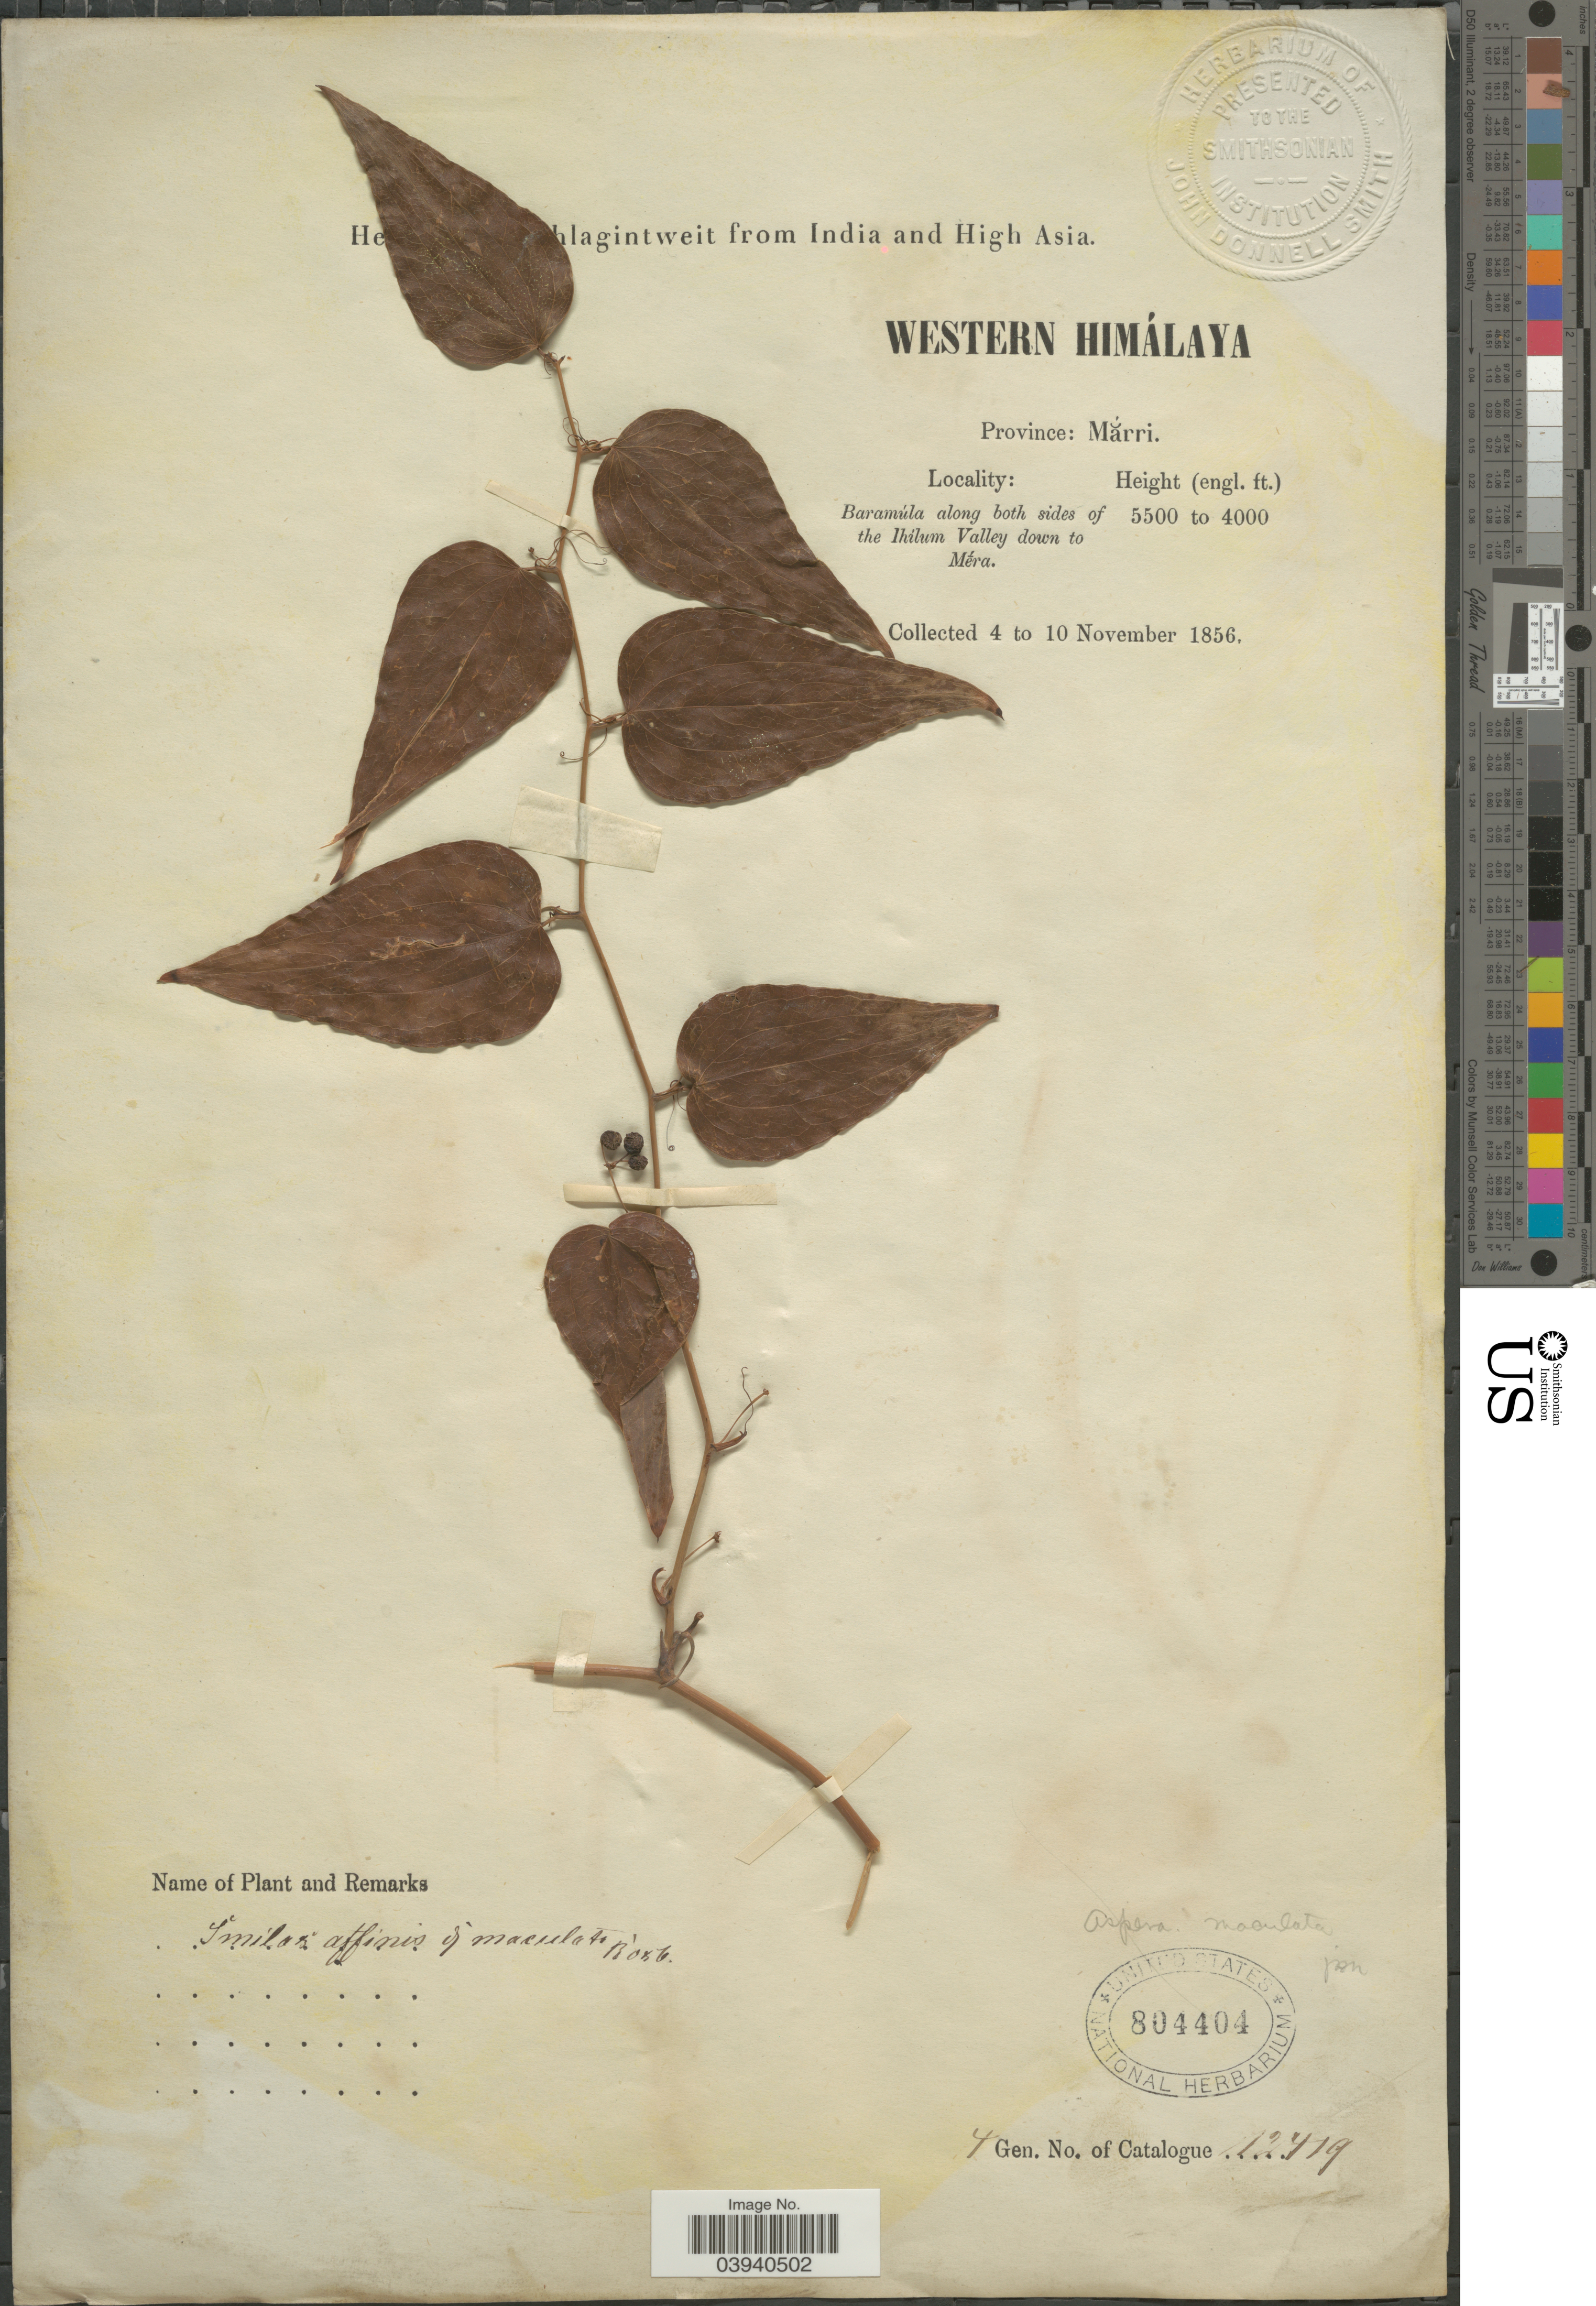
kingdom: Plantae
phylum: Tracheophyta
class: Liliopsida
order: Liliales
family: Smilacaceae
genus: Smilax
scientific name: Smilax aspera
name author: L.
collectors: ex herb. Schlagintweit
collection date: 1856-11-04/1856-11-10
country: India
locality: Western Himálaya. Province: Mărri. Baramúla along both sides of the Ihílum Valley down to Méra.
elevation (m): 1219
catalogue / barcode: US 804404